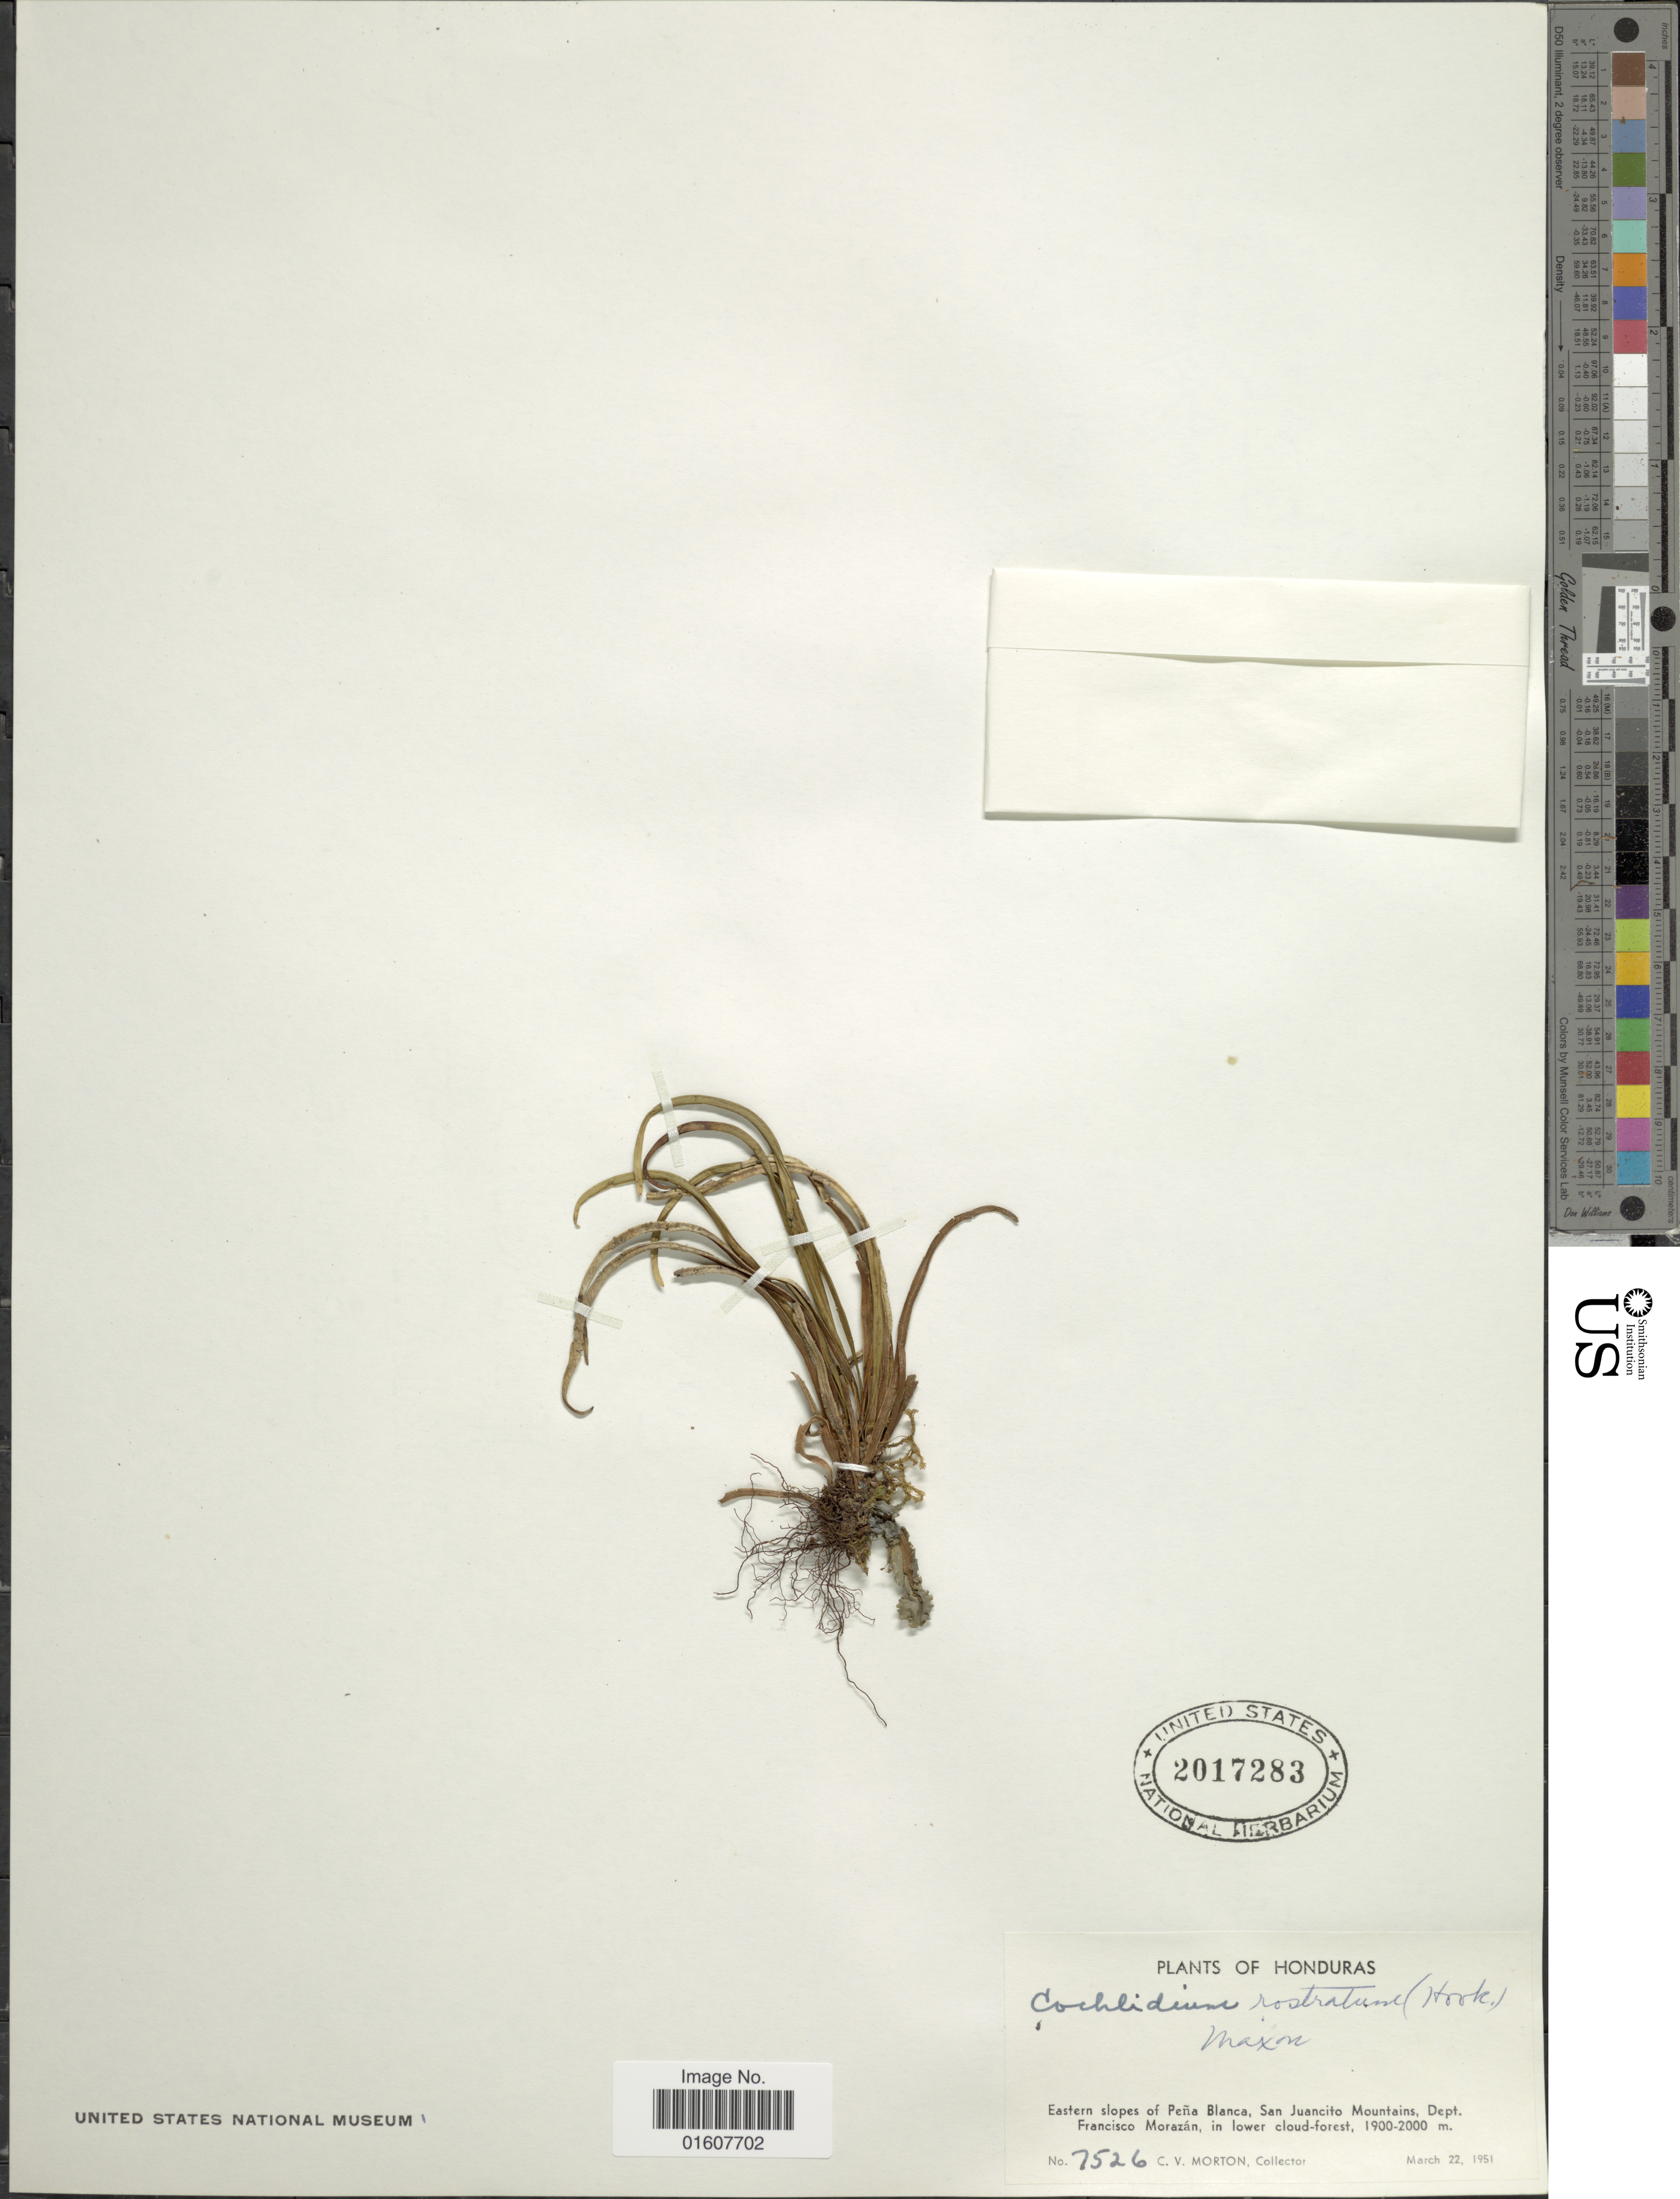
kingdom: Plantae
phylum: Tracheophyta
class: Polypodiopsida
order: Polypodiales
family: Polypodiaceae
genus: Cochlidium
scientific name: Cochlidium rostratum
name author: (Hook.) Maxon ex C. Chr.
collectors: C. V. Morton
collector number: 7526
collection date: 1951-03-22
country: Honduras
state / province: Fco. Morazán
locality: Eastern slopes of Peña Blanca, San Juancito Mountains, Dept Francisco Morazán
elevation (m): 1900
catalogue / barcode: US 2017283